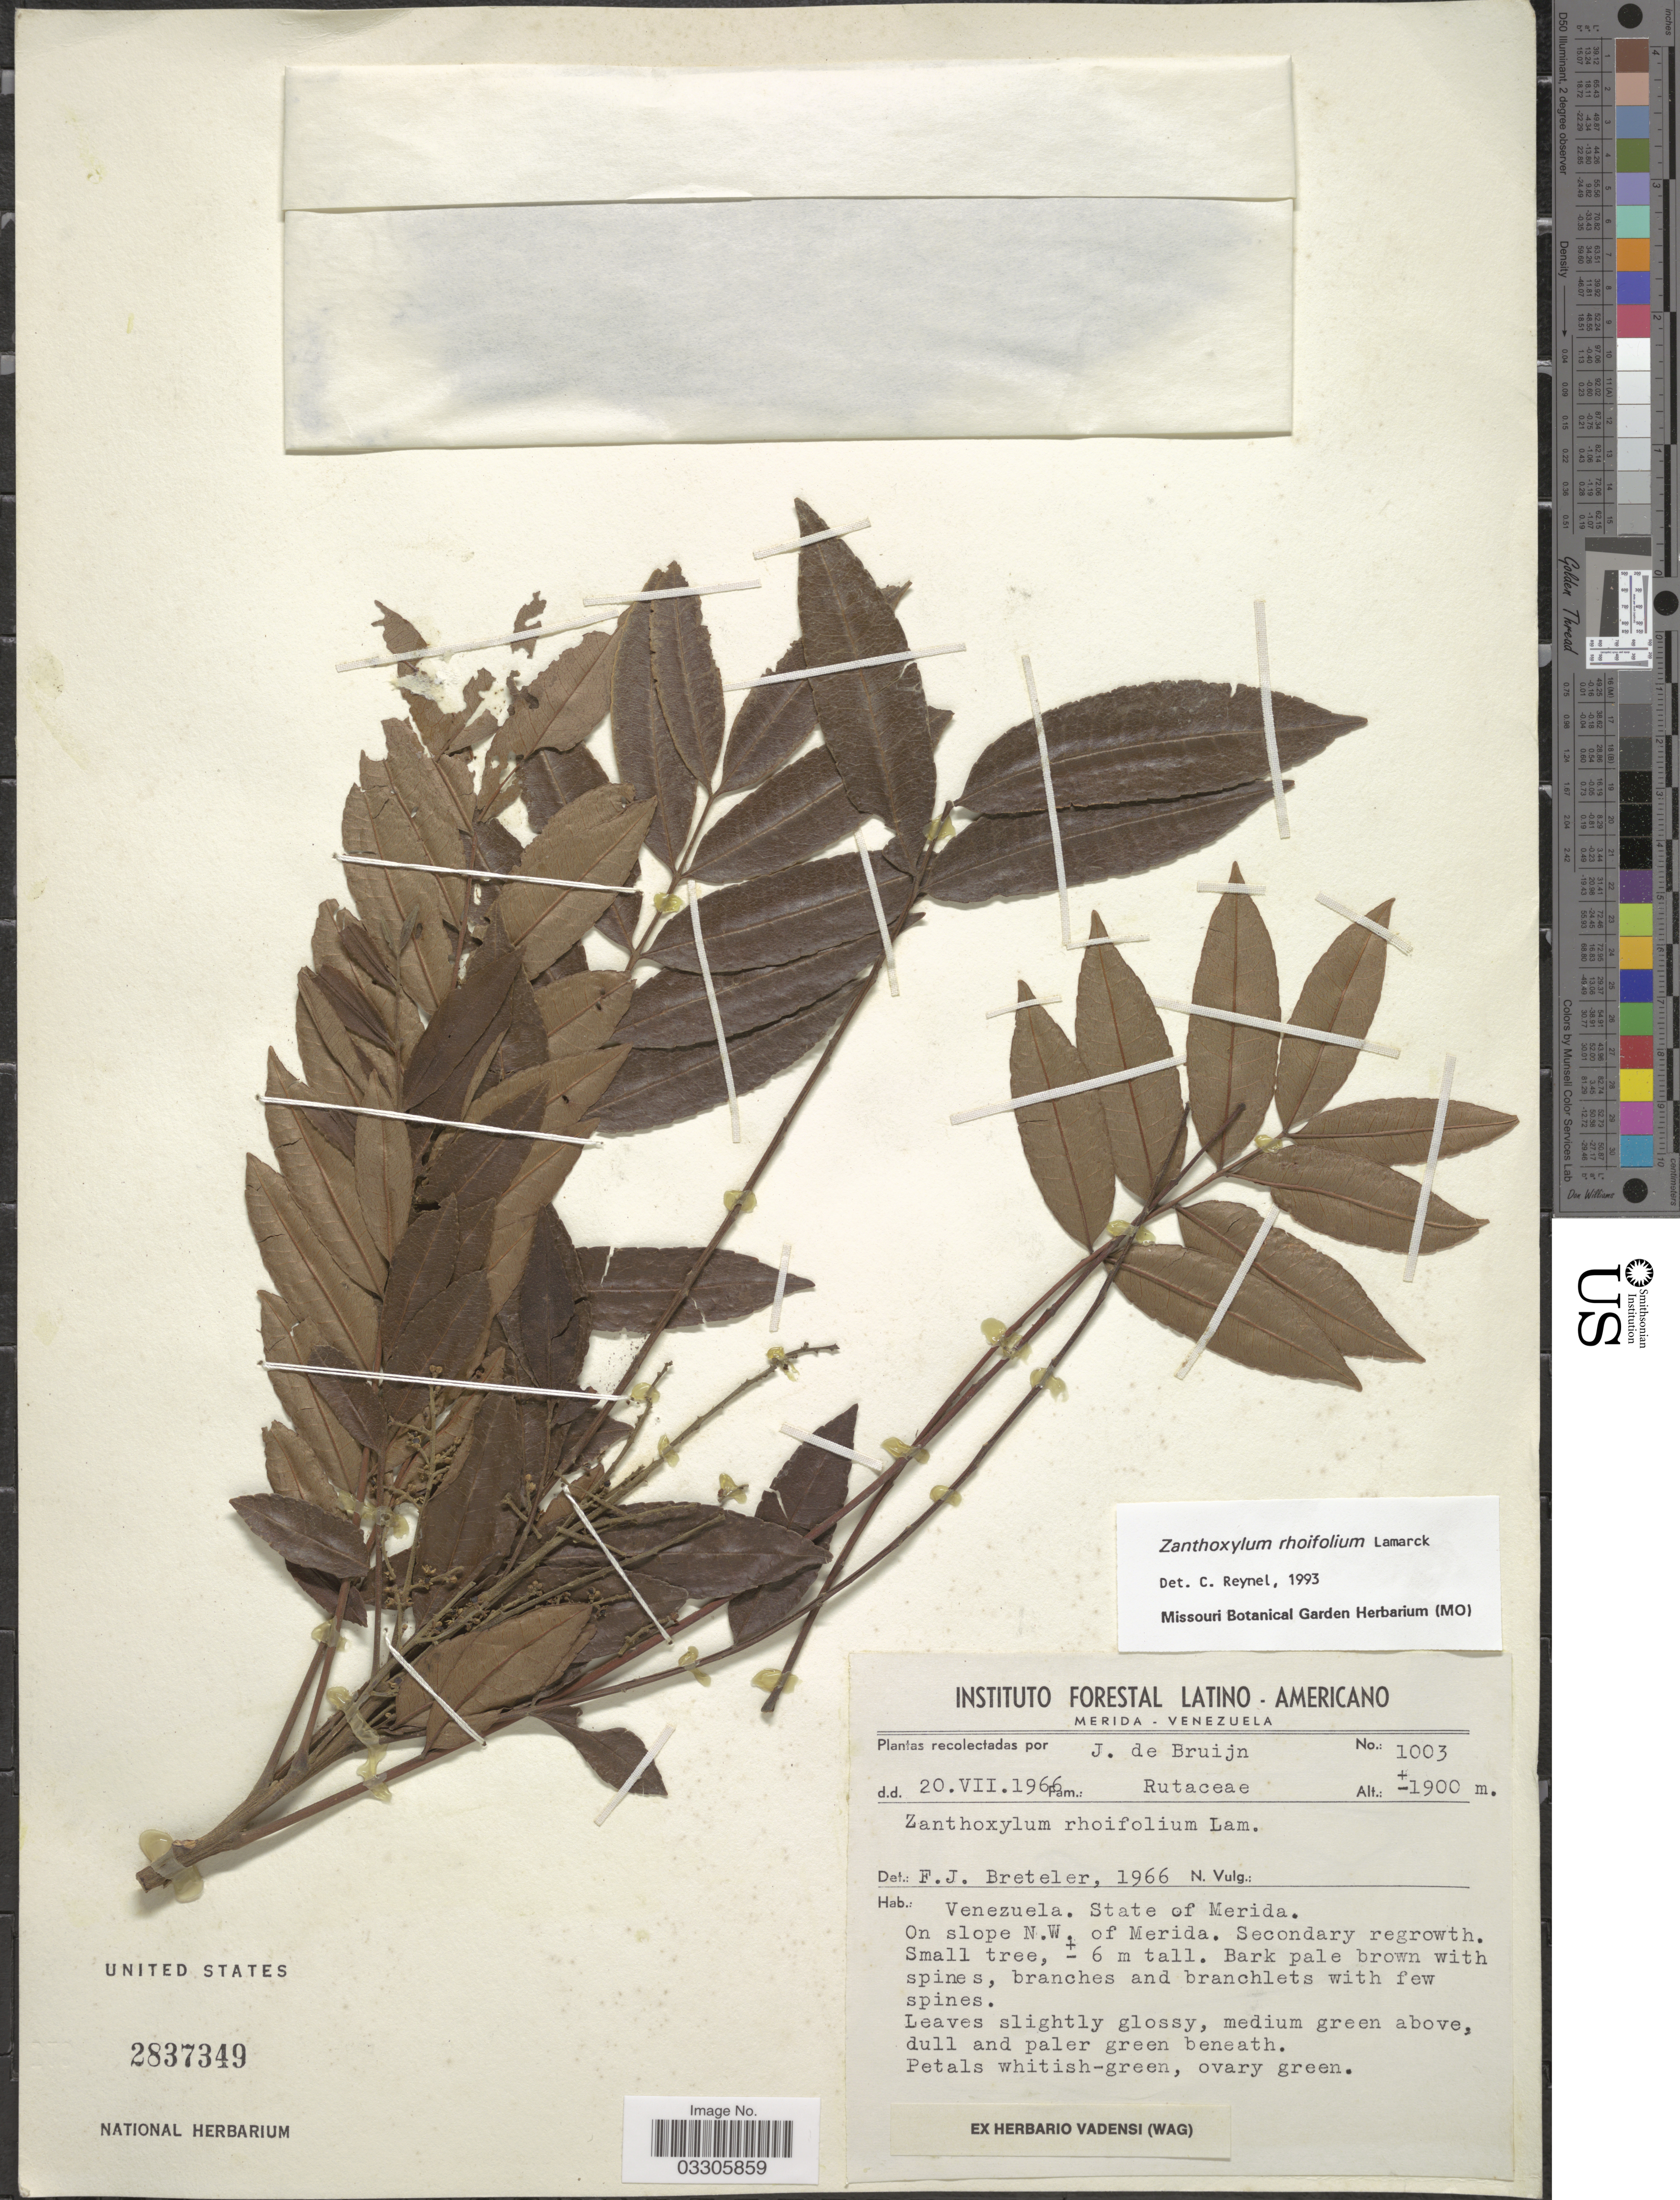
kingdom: Plantae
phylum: Tracheophyta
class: Magnoliopsida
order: Sapindales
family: Rutaceae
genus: Zanthoxylum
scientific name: Zanthoxylum rhoifolium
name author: Lam.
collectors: J. Bruijn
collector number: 1003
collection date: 1966-07-20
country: Venezuela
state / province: Mérida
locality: On slope N.W. of Merida.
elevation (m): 1900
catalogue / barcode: US 2837349